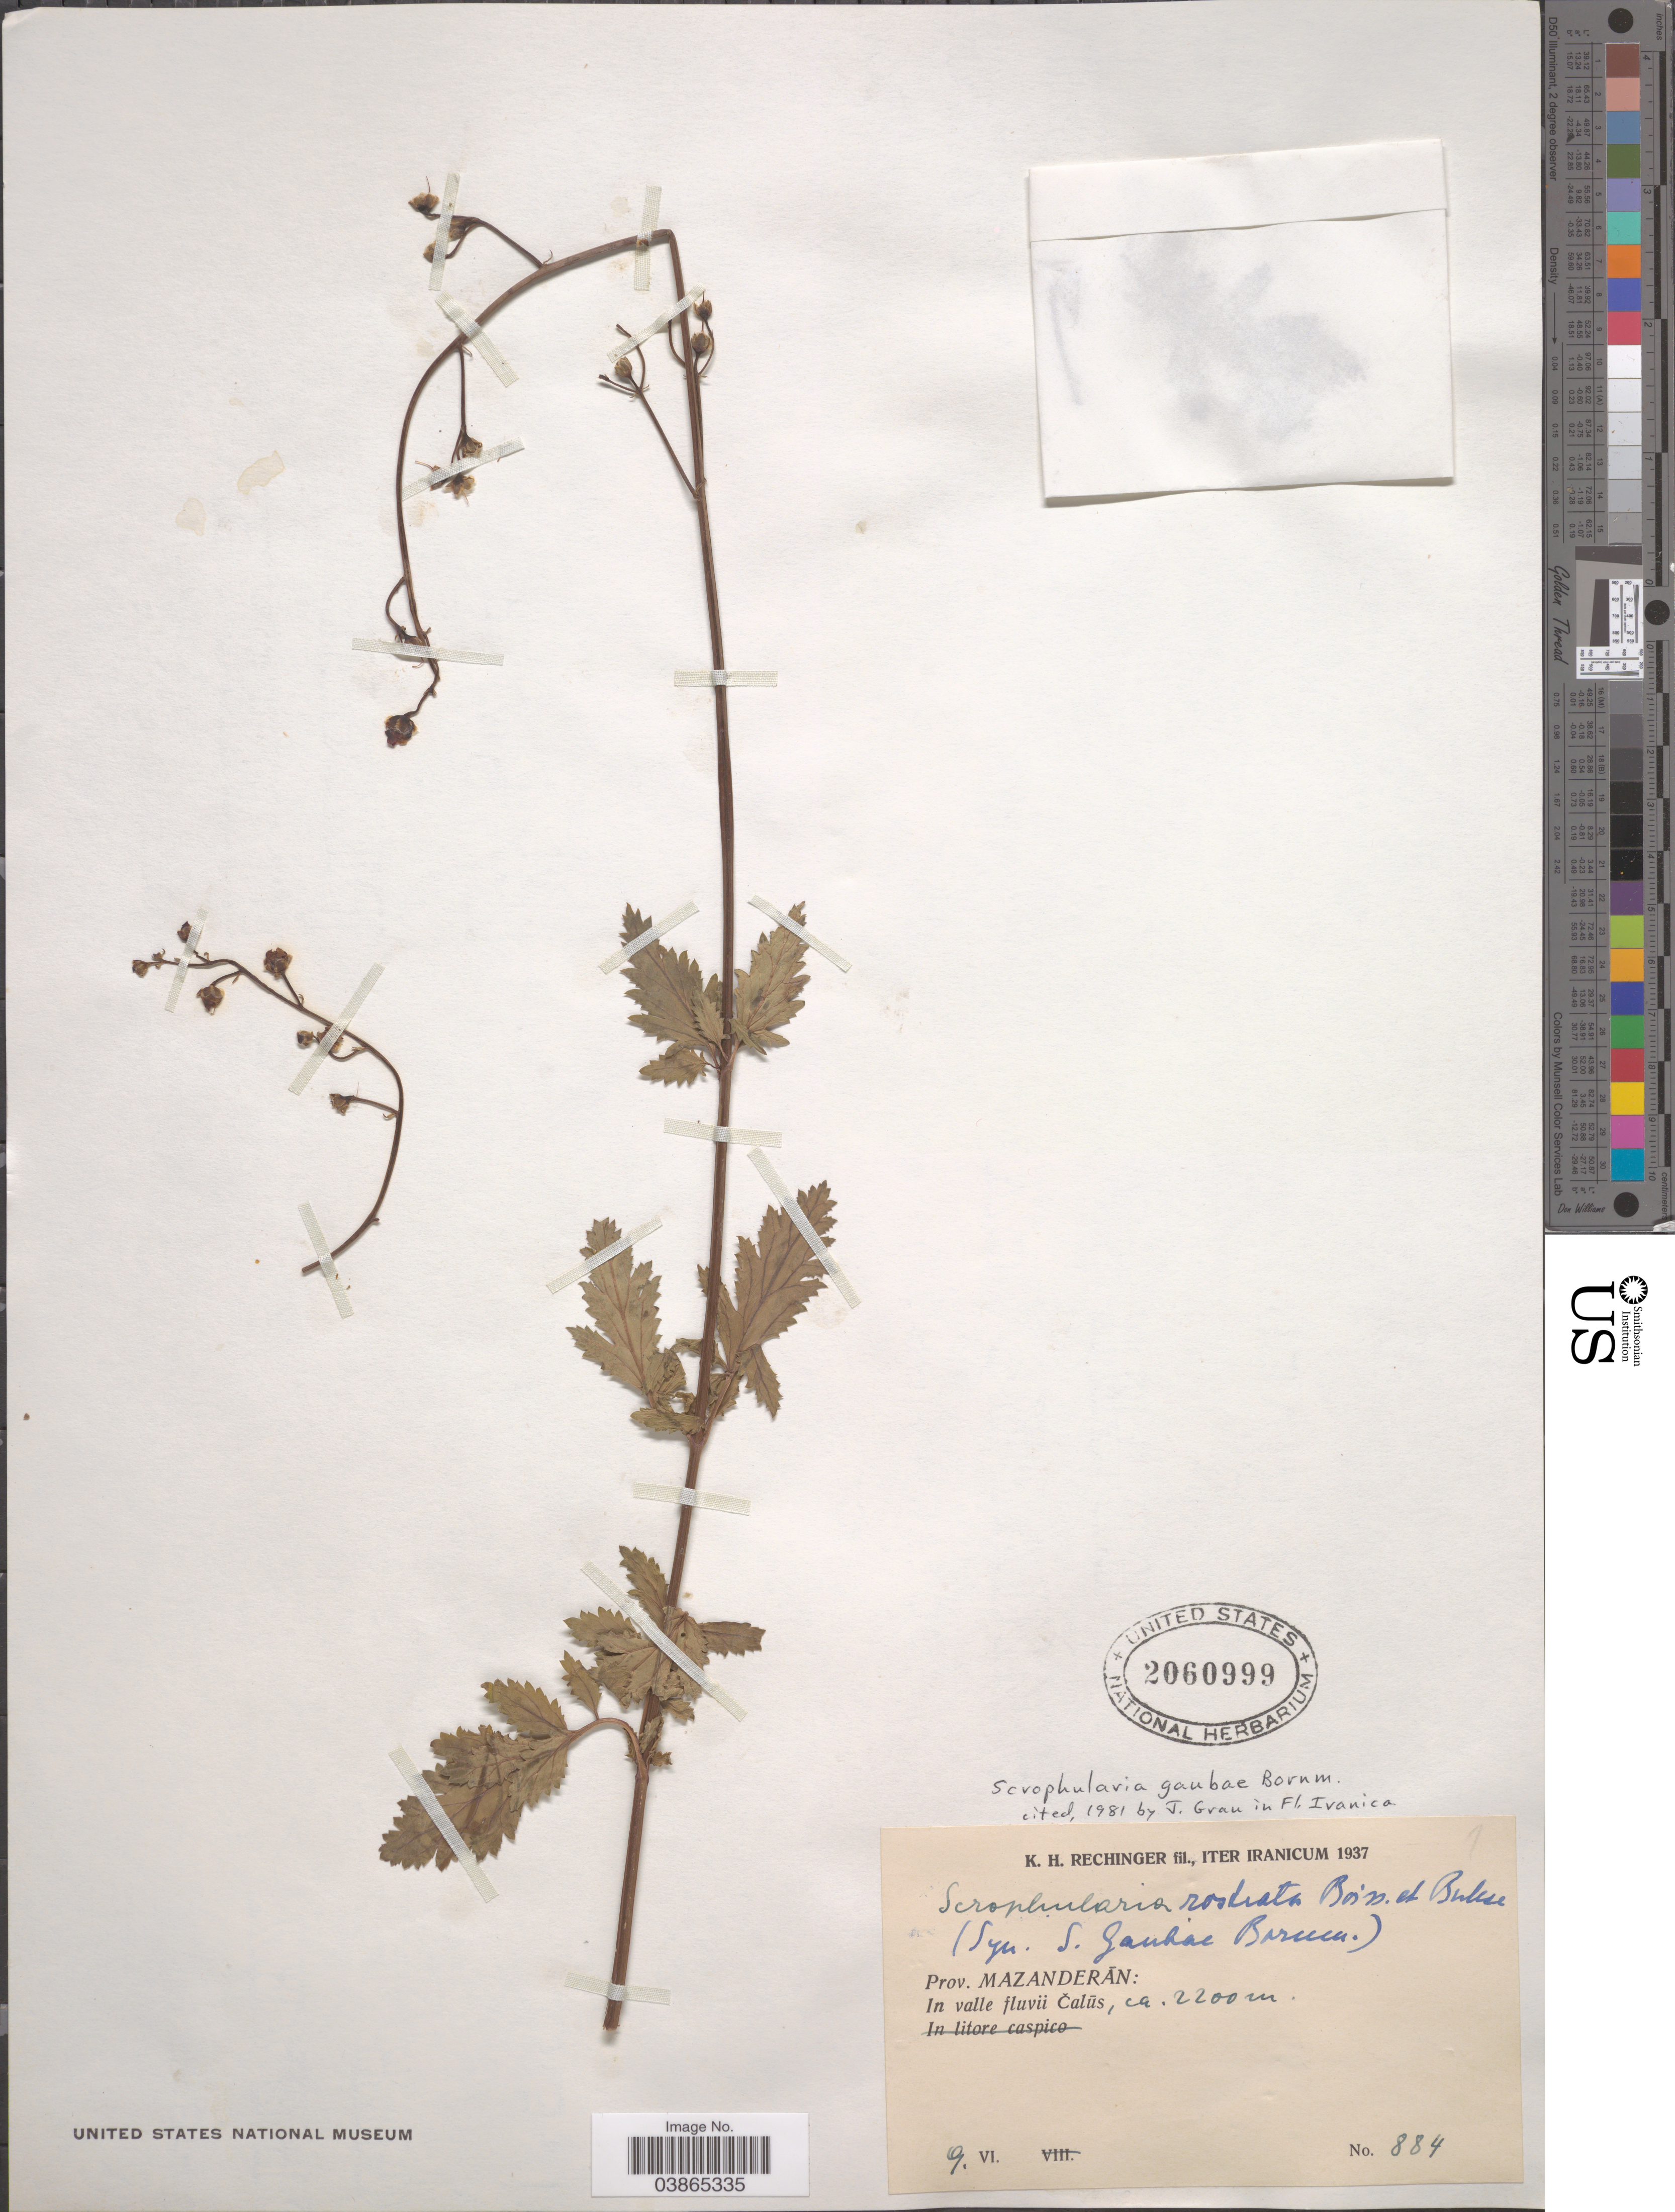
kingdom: Plantae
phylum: Tracheophyta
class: Magnoliopsida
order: Lamiales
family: Scrophulariaceae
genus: Scrophularia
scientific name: Scrophularia gaubae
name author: Bornm.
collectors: K. H. Rechinger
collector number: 884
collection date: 1937-06-09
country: Iran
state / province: Mazandaran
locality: In valle fluvii Čalūs.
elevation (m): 2200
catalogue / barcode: US 2060999